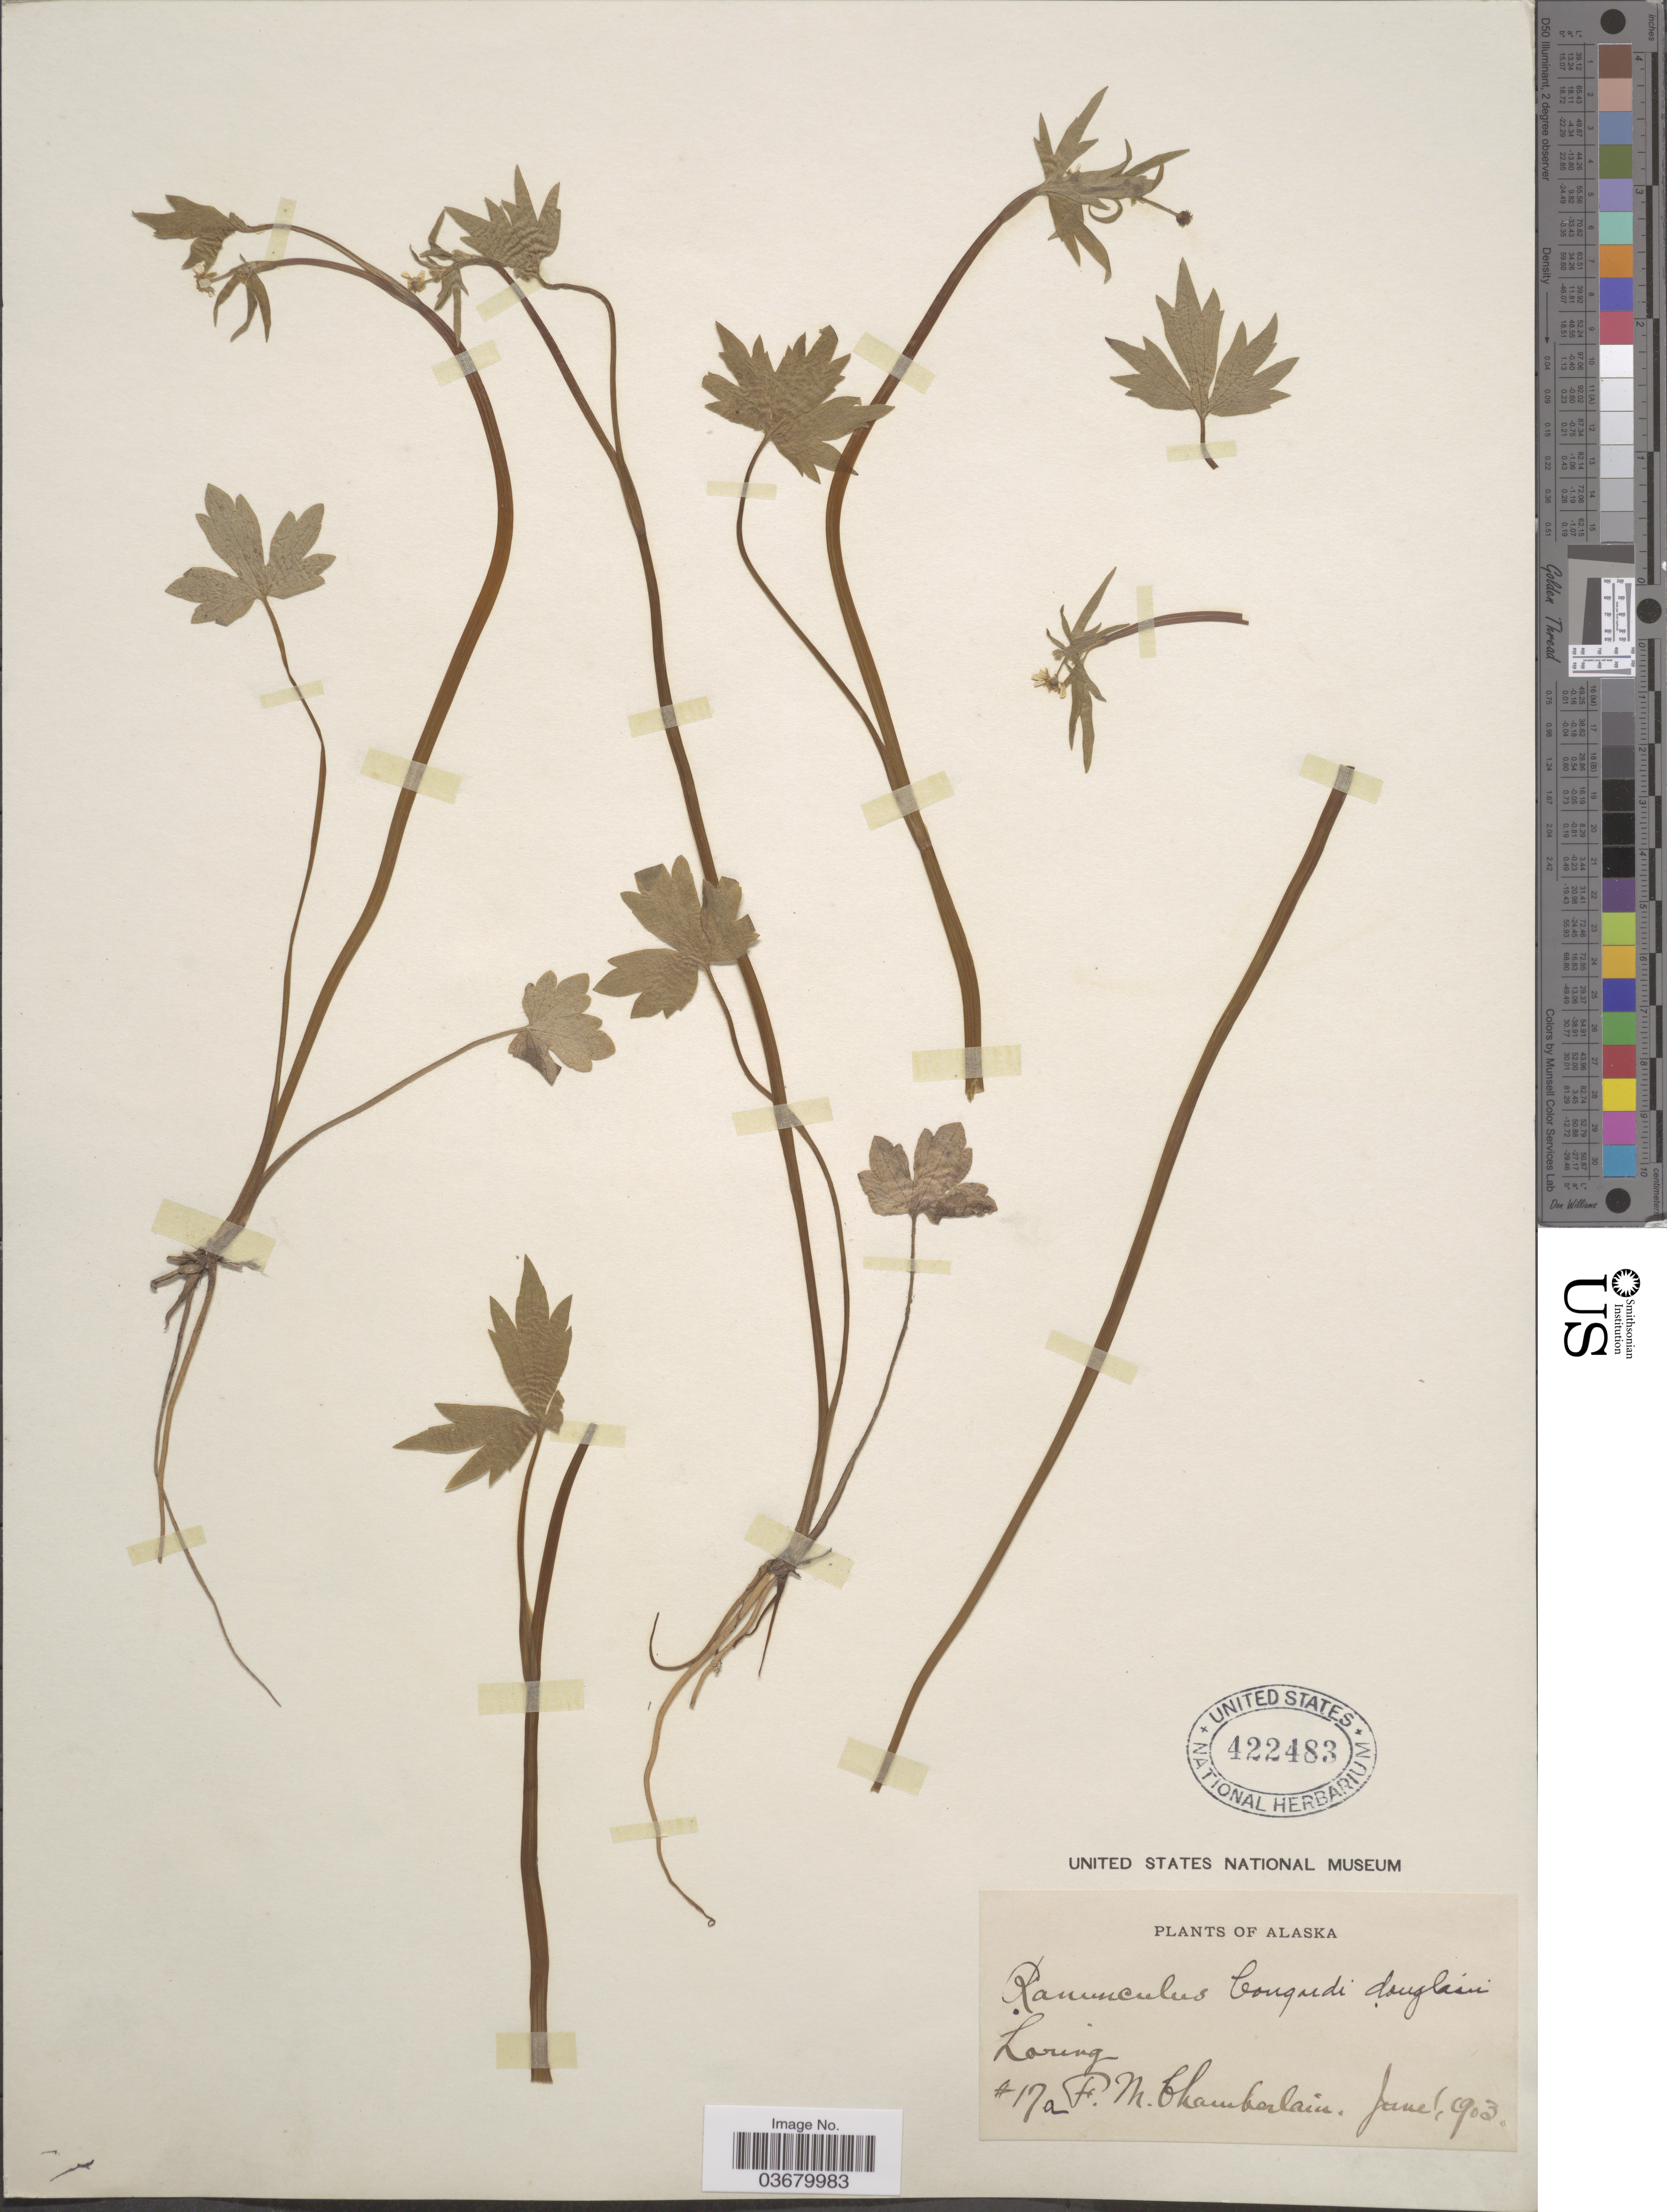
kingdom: Plantae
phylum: Tracheophyta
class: Magnoliopsida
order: Ranunculales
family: Ranunculaceae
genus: Ranunculus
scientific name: Ranunculus bongardii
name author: Greene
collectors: F. Chamberlain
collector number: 17a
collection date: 1903-06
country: United States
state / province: Alaska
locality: Loring.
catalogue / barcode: US 422483